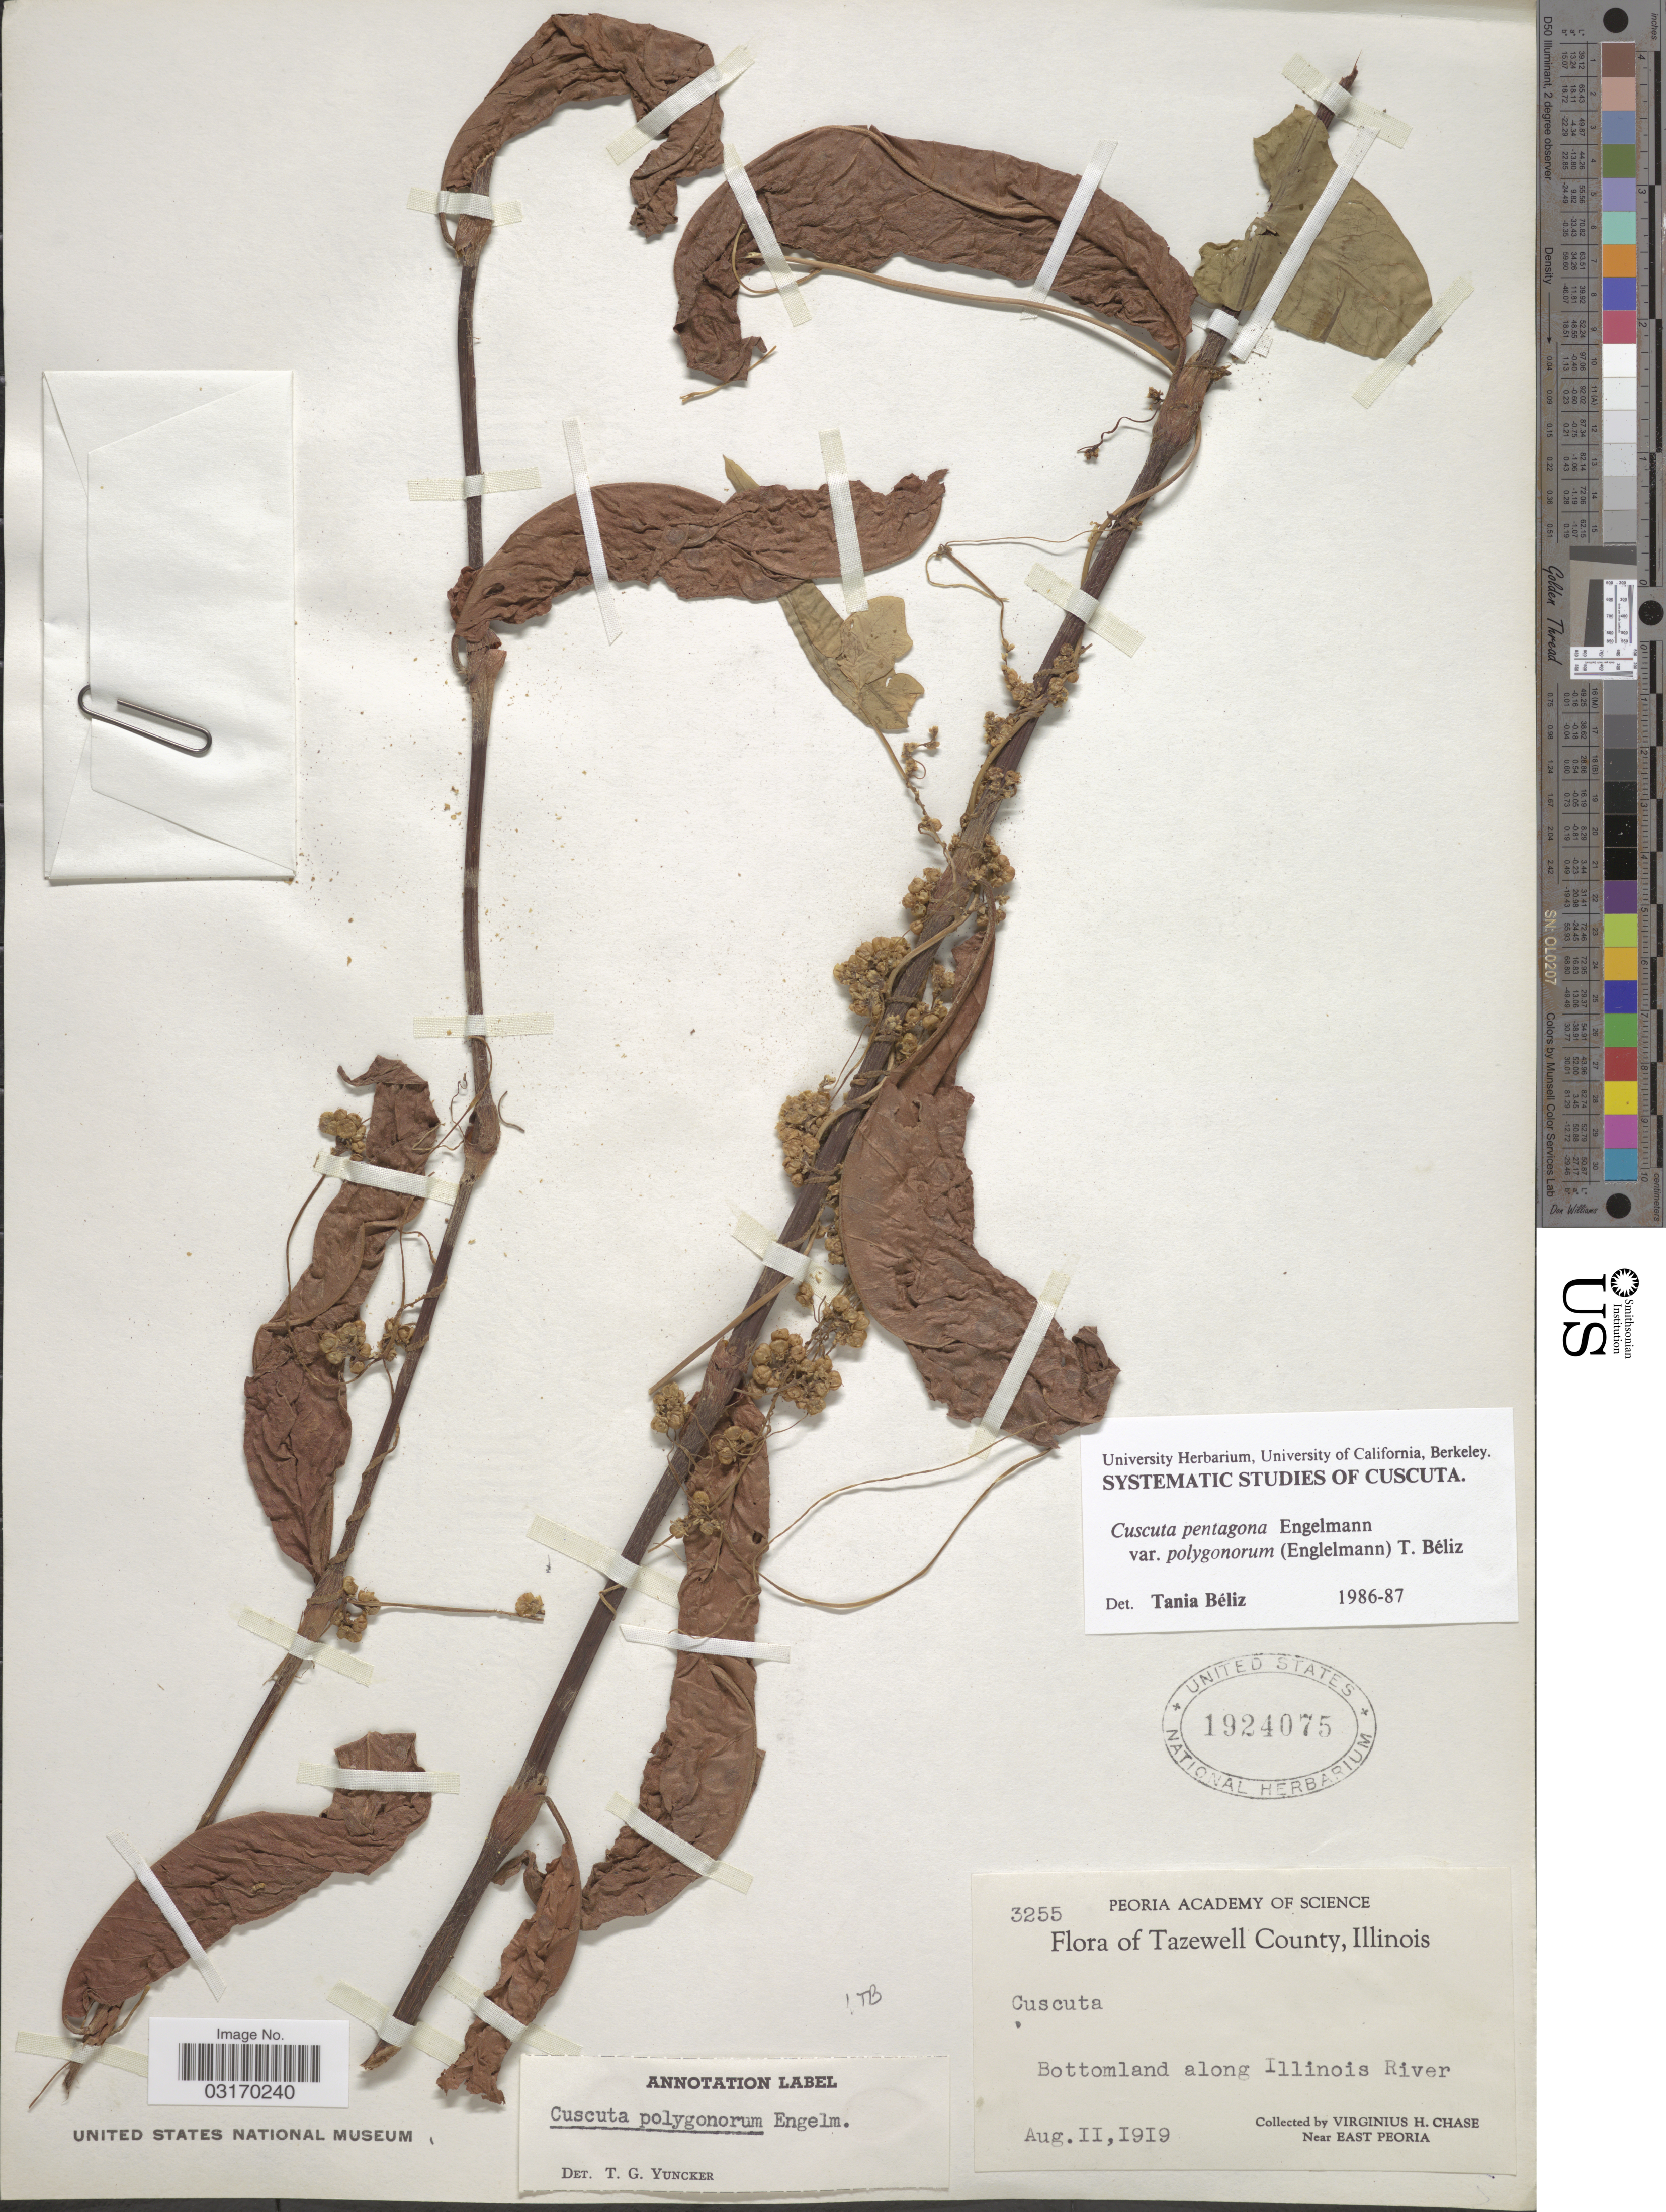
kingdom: Plantae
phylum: Tracheophyta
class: Magnoliopsida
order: Solanales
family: Convolvulaceae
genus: Cuscuta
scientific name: Cuscuta pentagona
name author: Engelm.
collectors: V. H. Chase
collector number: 3255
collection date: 1919-08-11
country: United States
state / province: Illinois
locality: Tazewell County. Bottomland along Illinois River. Near East Peoria.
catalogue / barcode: US 1924075